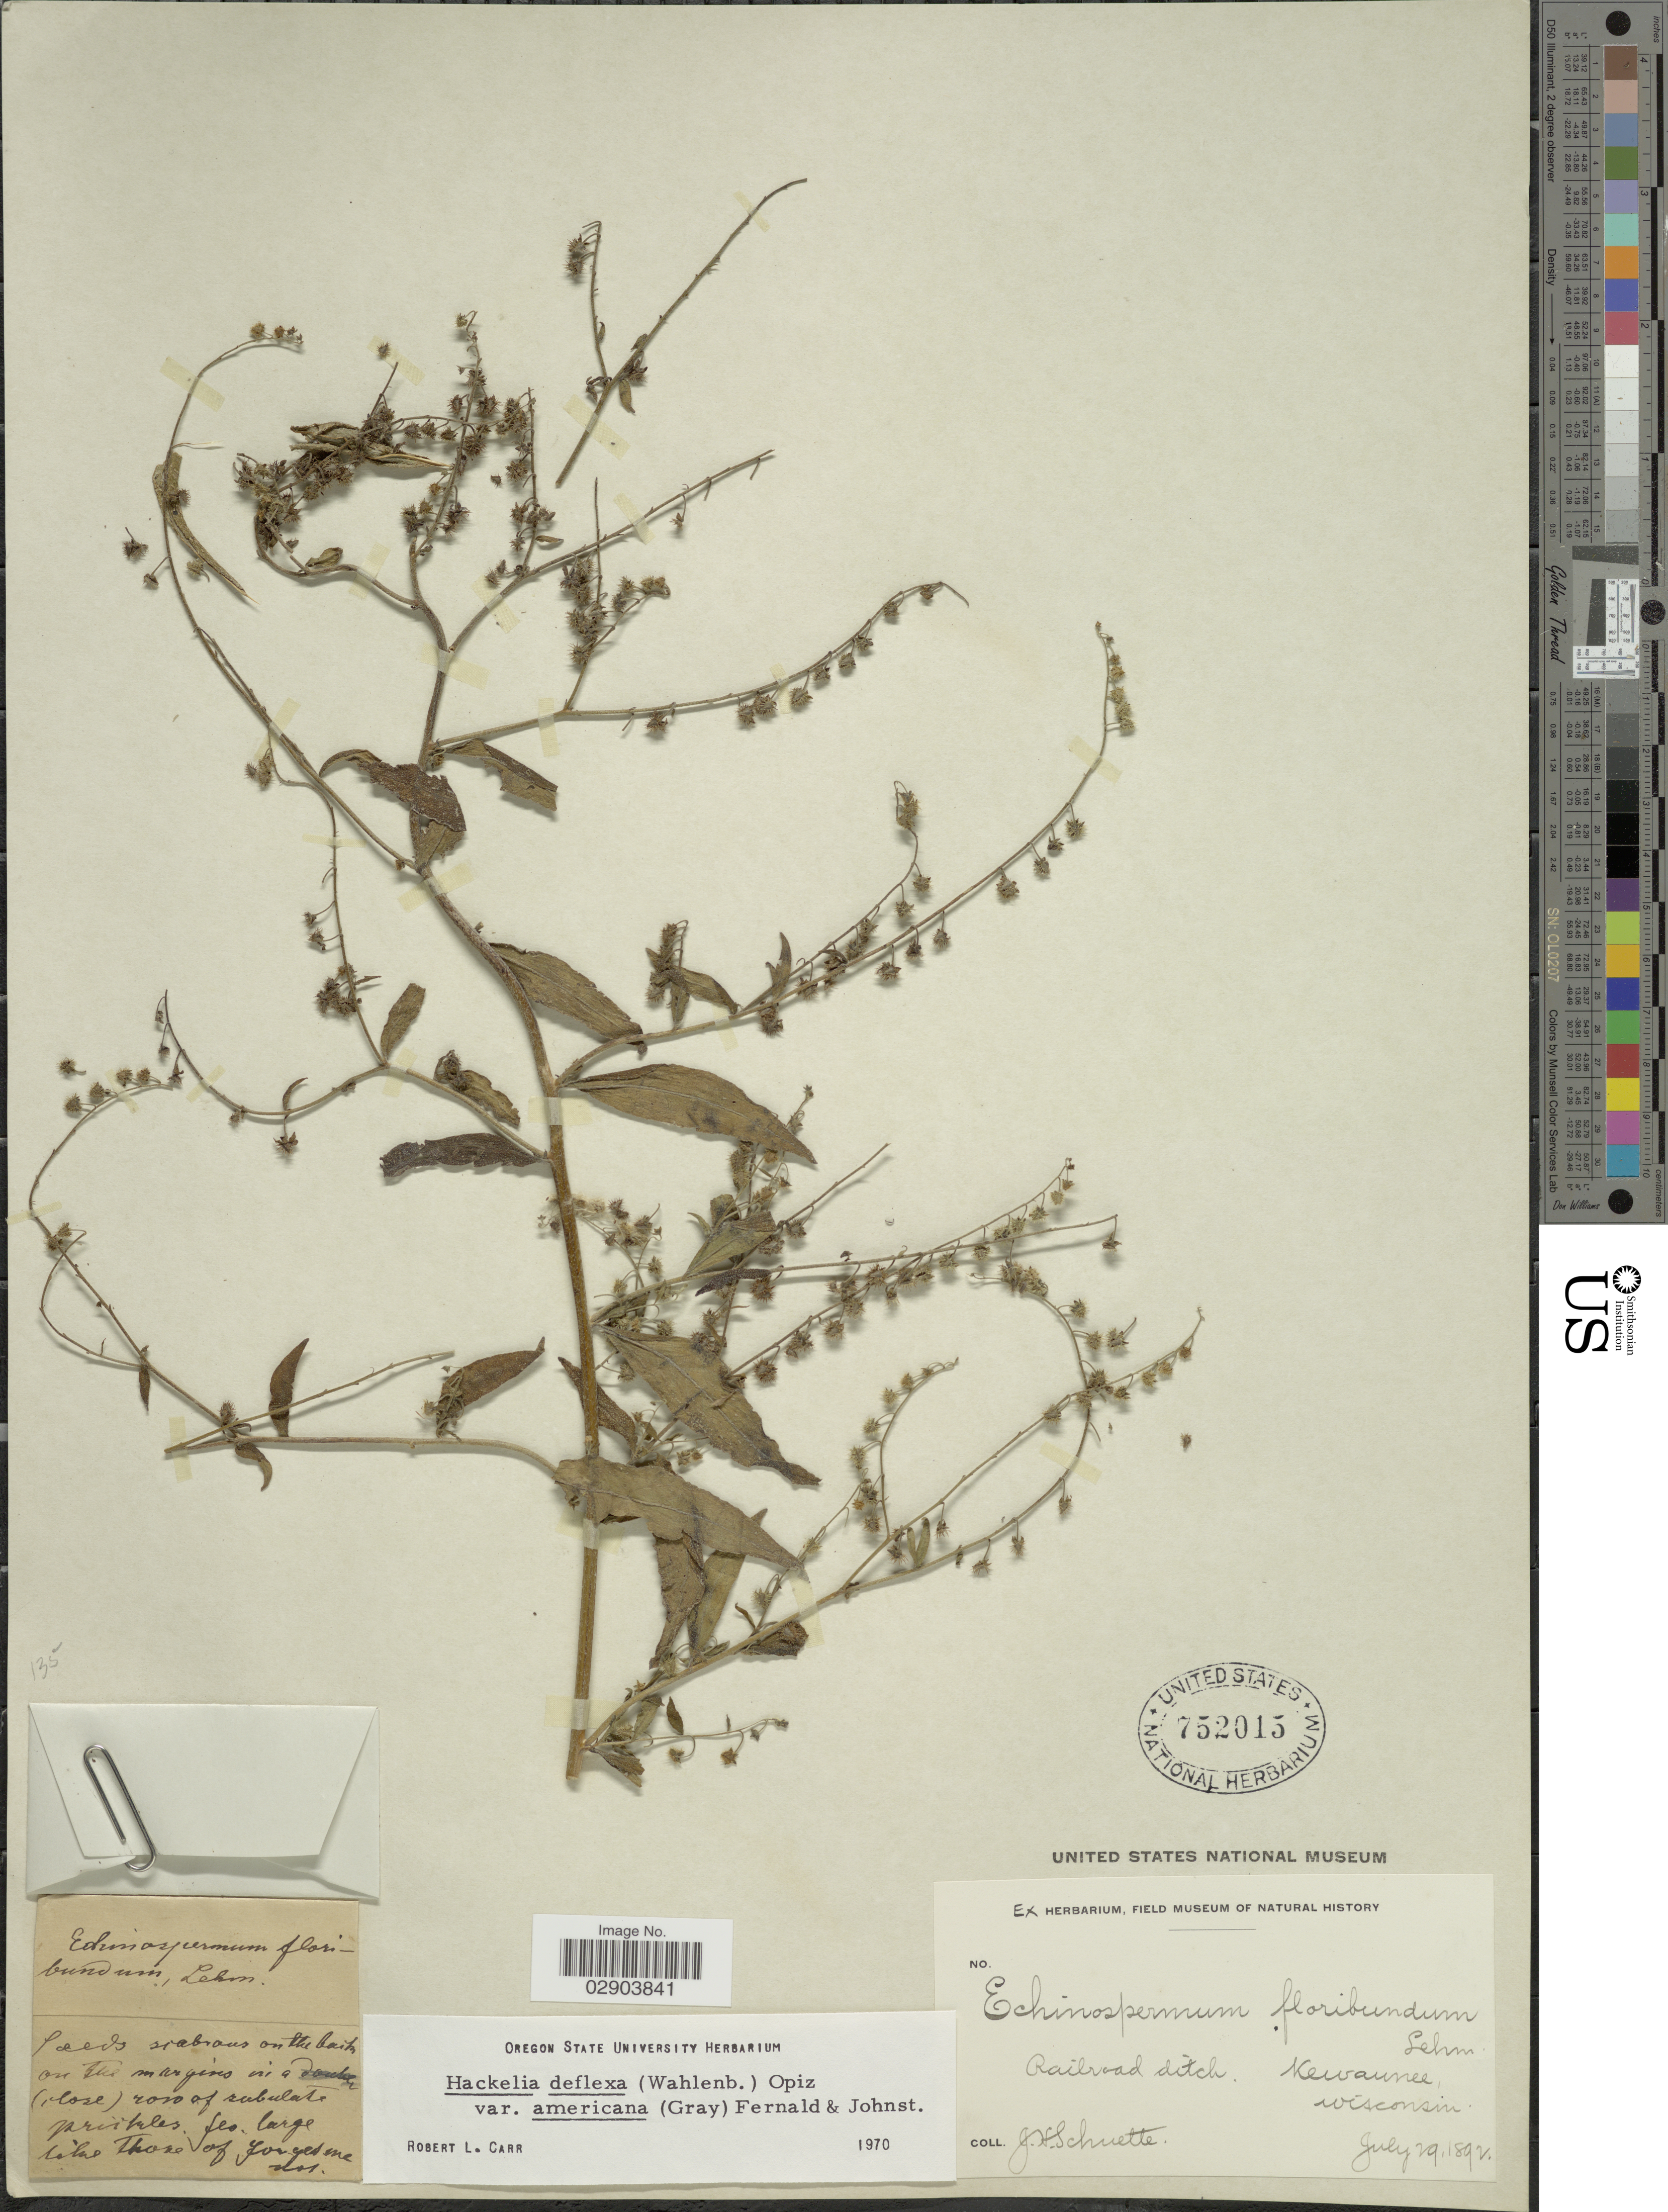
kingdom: Plantae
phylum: Tracheophyta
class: Magnoliopsida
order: Boraginales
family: Boraginaceae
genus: Hackelia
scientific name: Hackelia deflexa var. americana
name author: (A. Gray) Fernald & I.M. Johnst.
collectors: J. H. Schuette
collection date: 1892-07-29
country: United States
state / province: Wisconsin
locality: Railbroad ditch, Kwannee.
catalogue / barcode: US 752015